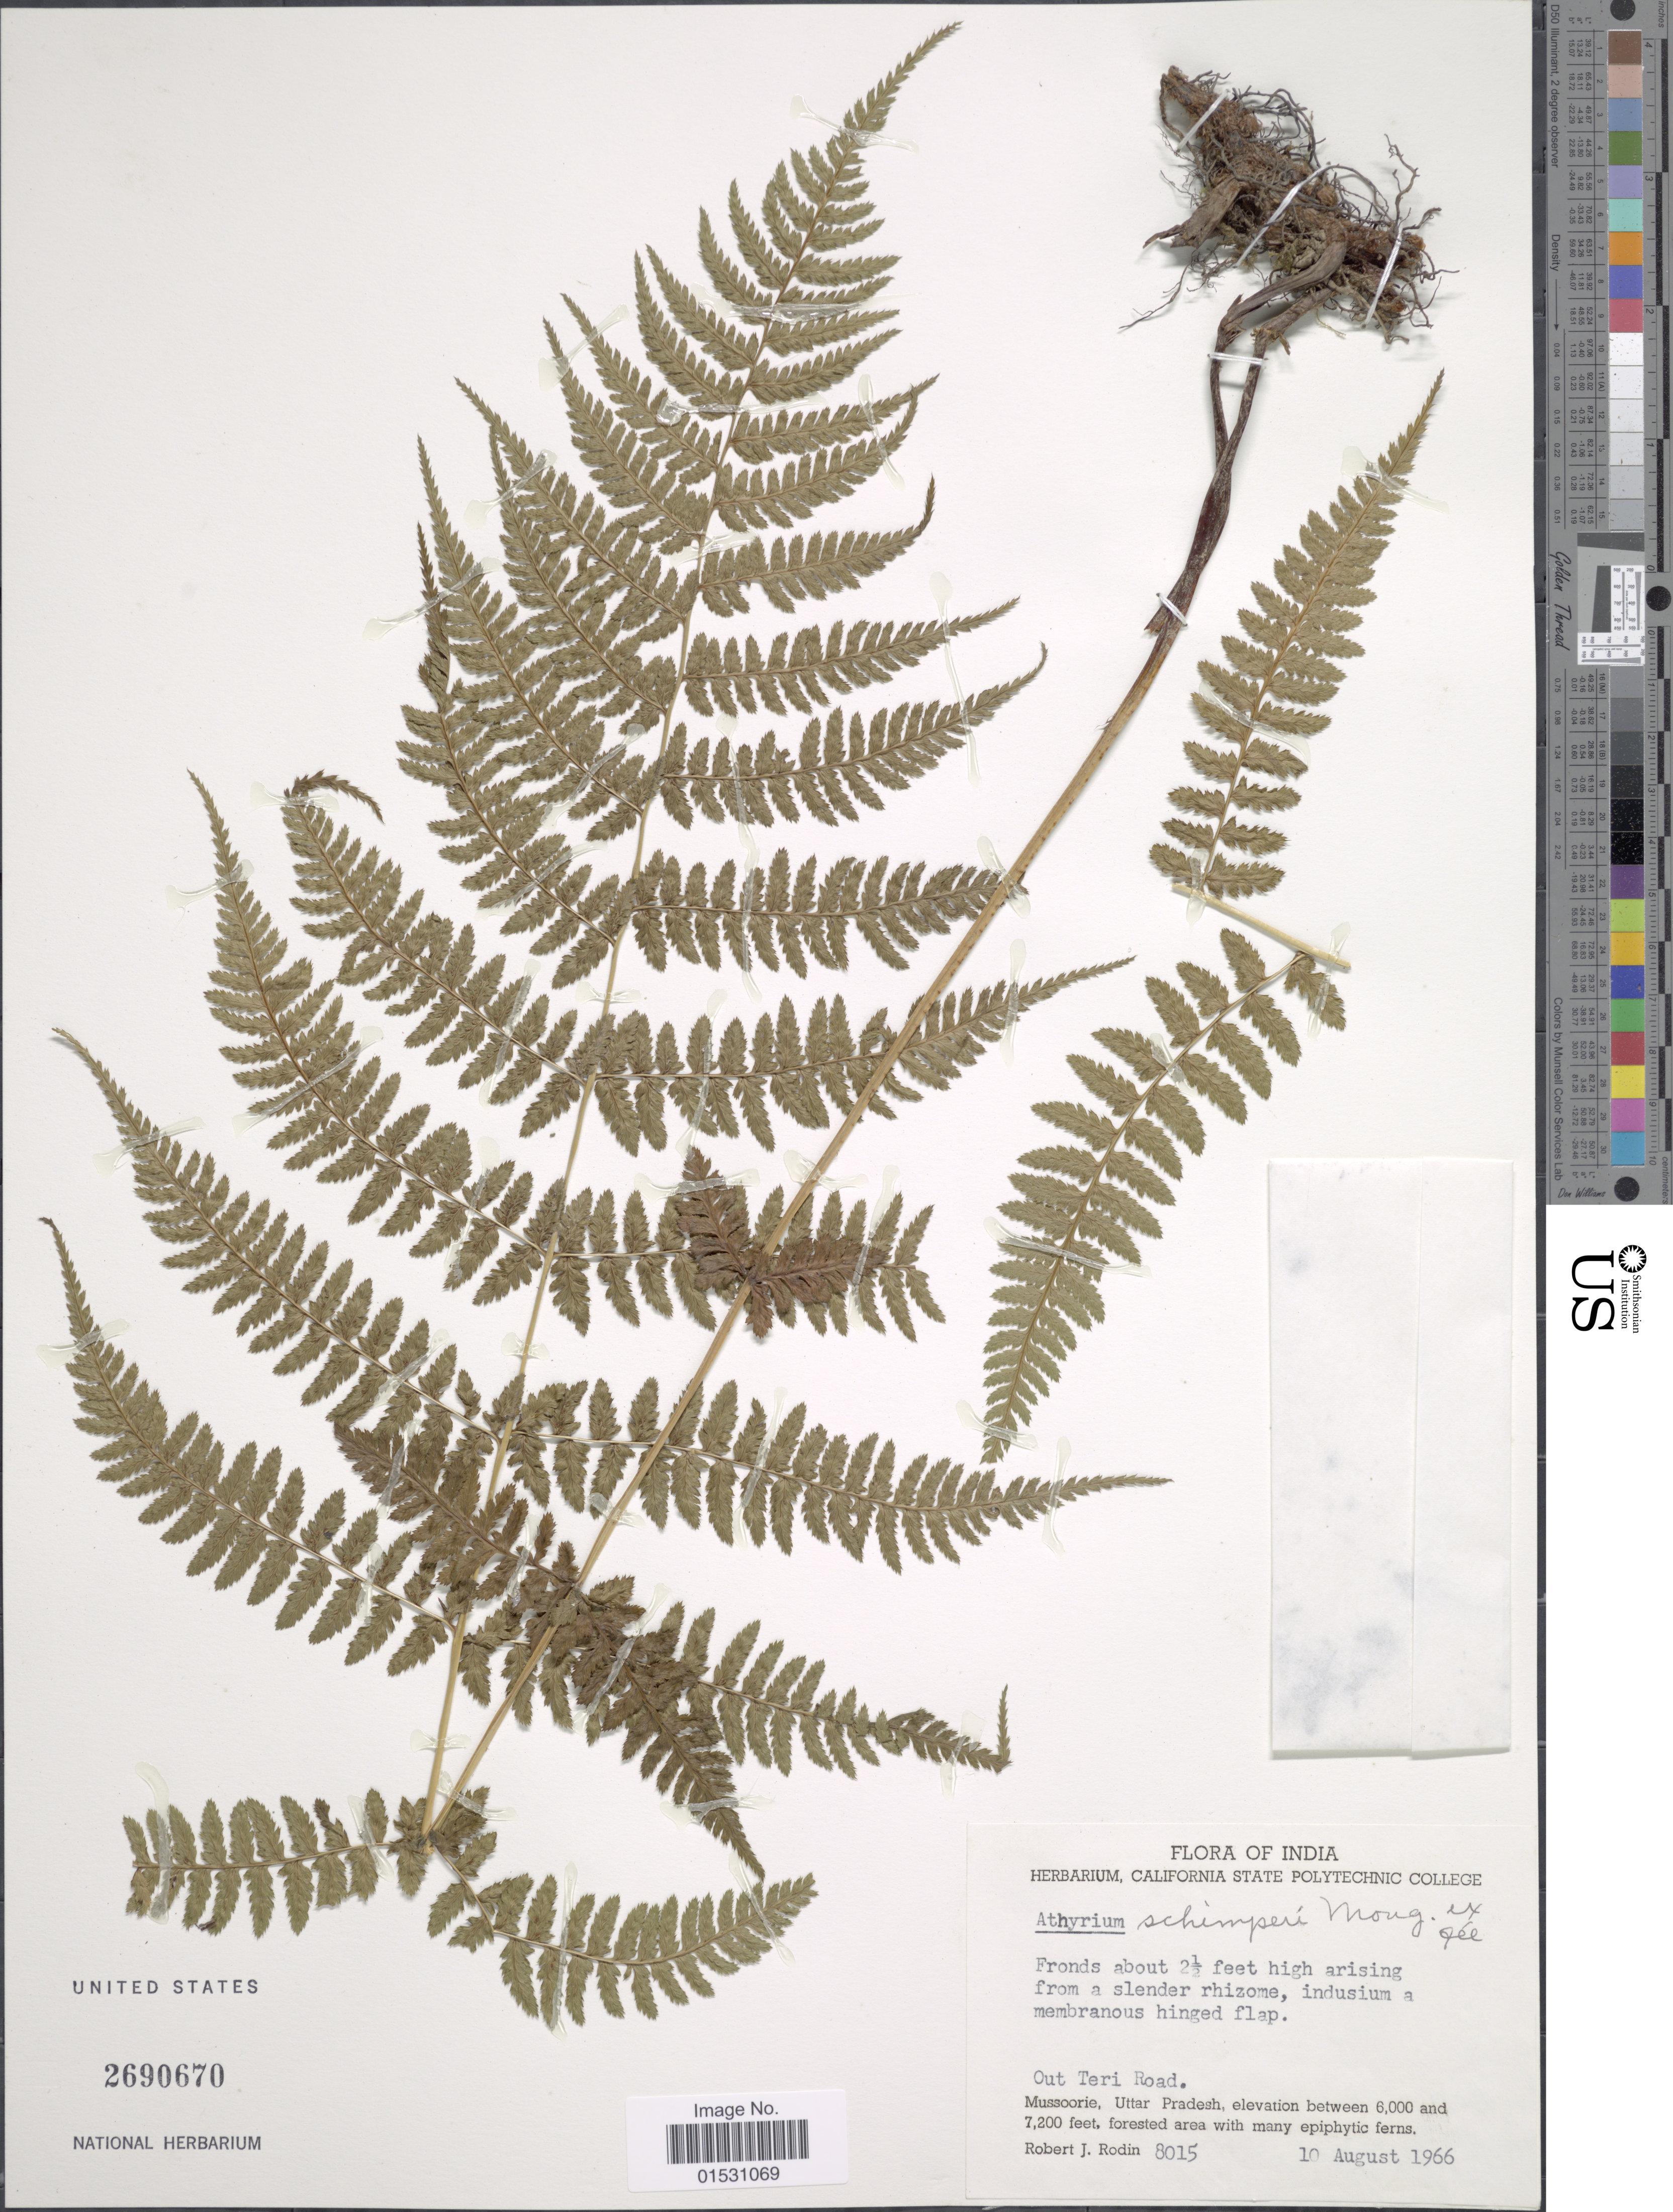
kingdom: Plantae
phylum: Tracheophyta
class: Polypodiopsida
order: Polypodiales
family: Athyriaceae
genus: Athyrium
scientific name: Athyrium schimperi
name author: Mougeot ex Fée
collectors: R. J. Rodin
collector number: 8015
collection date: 1966-08-10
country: India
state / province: Uttar Pradesh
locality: Out Teri Road. Mussoorie.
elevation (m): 1829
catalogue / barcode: US 2690670